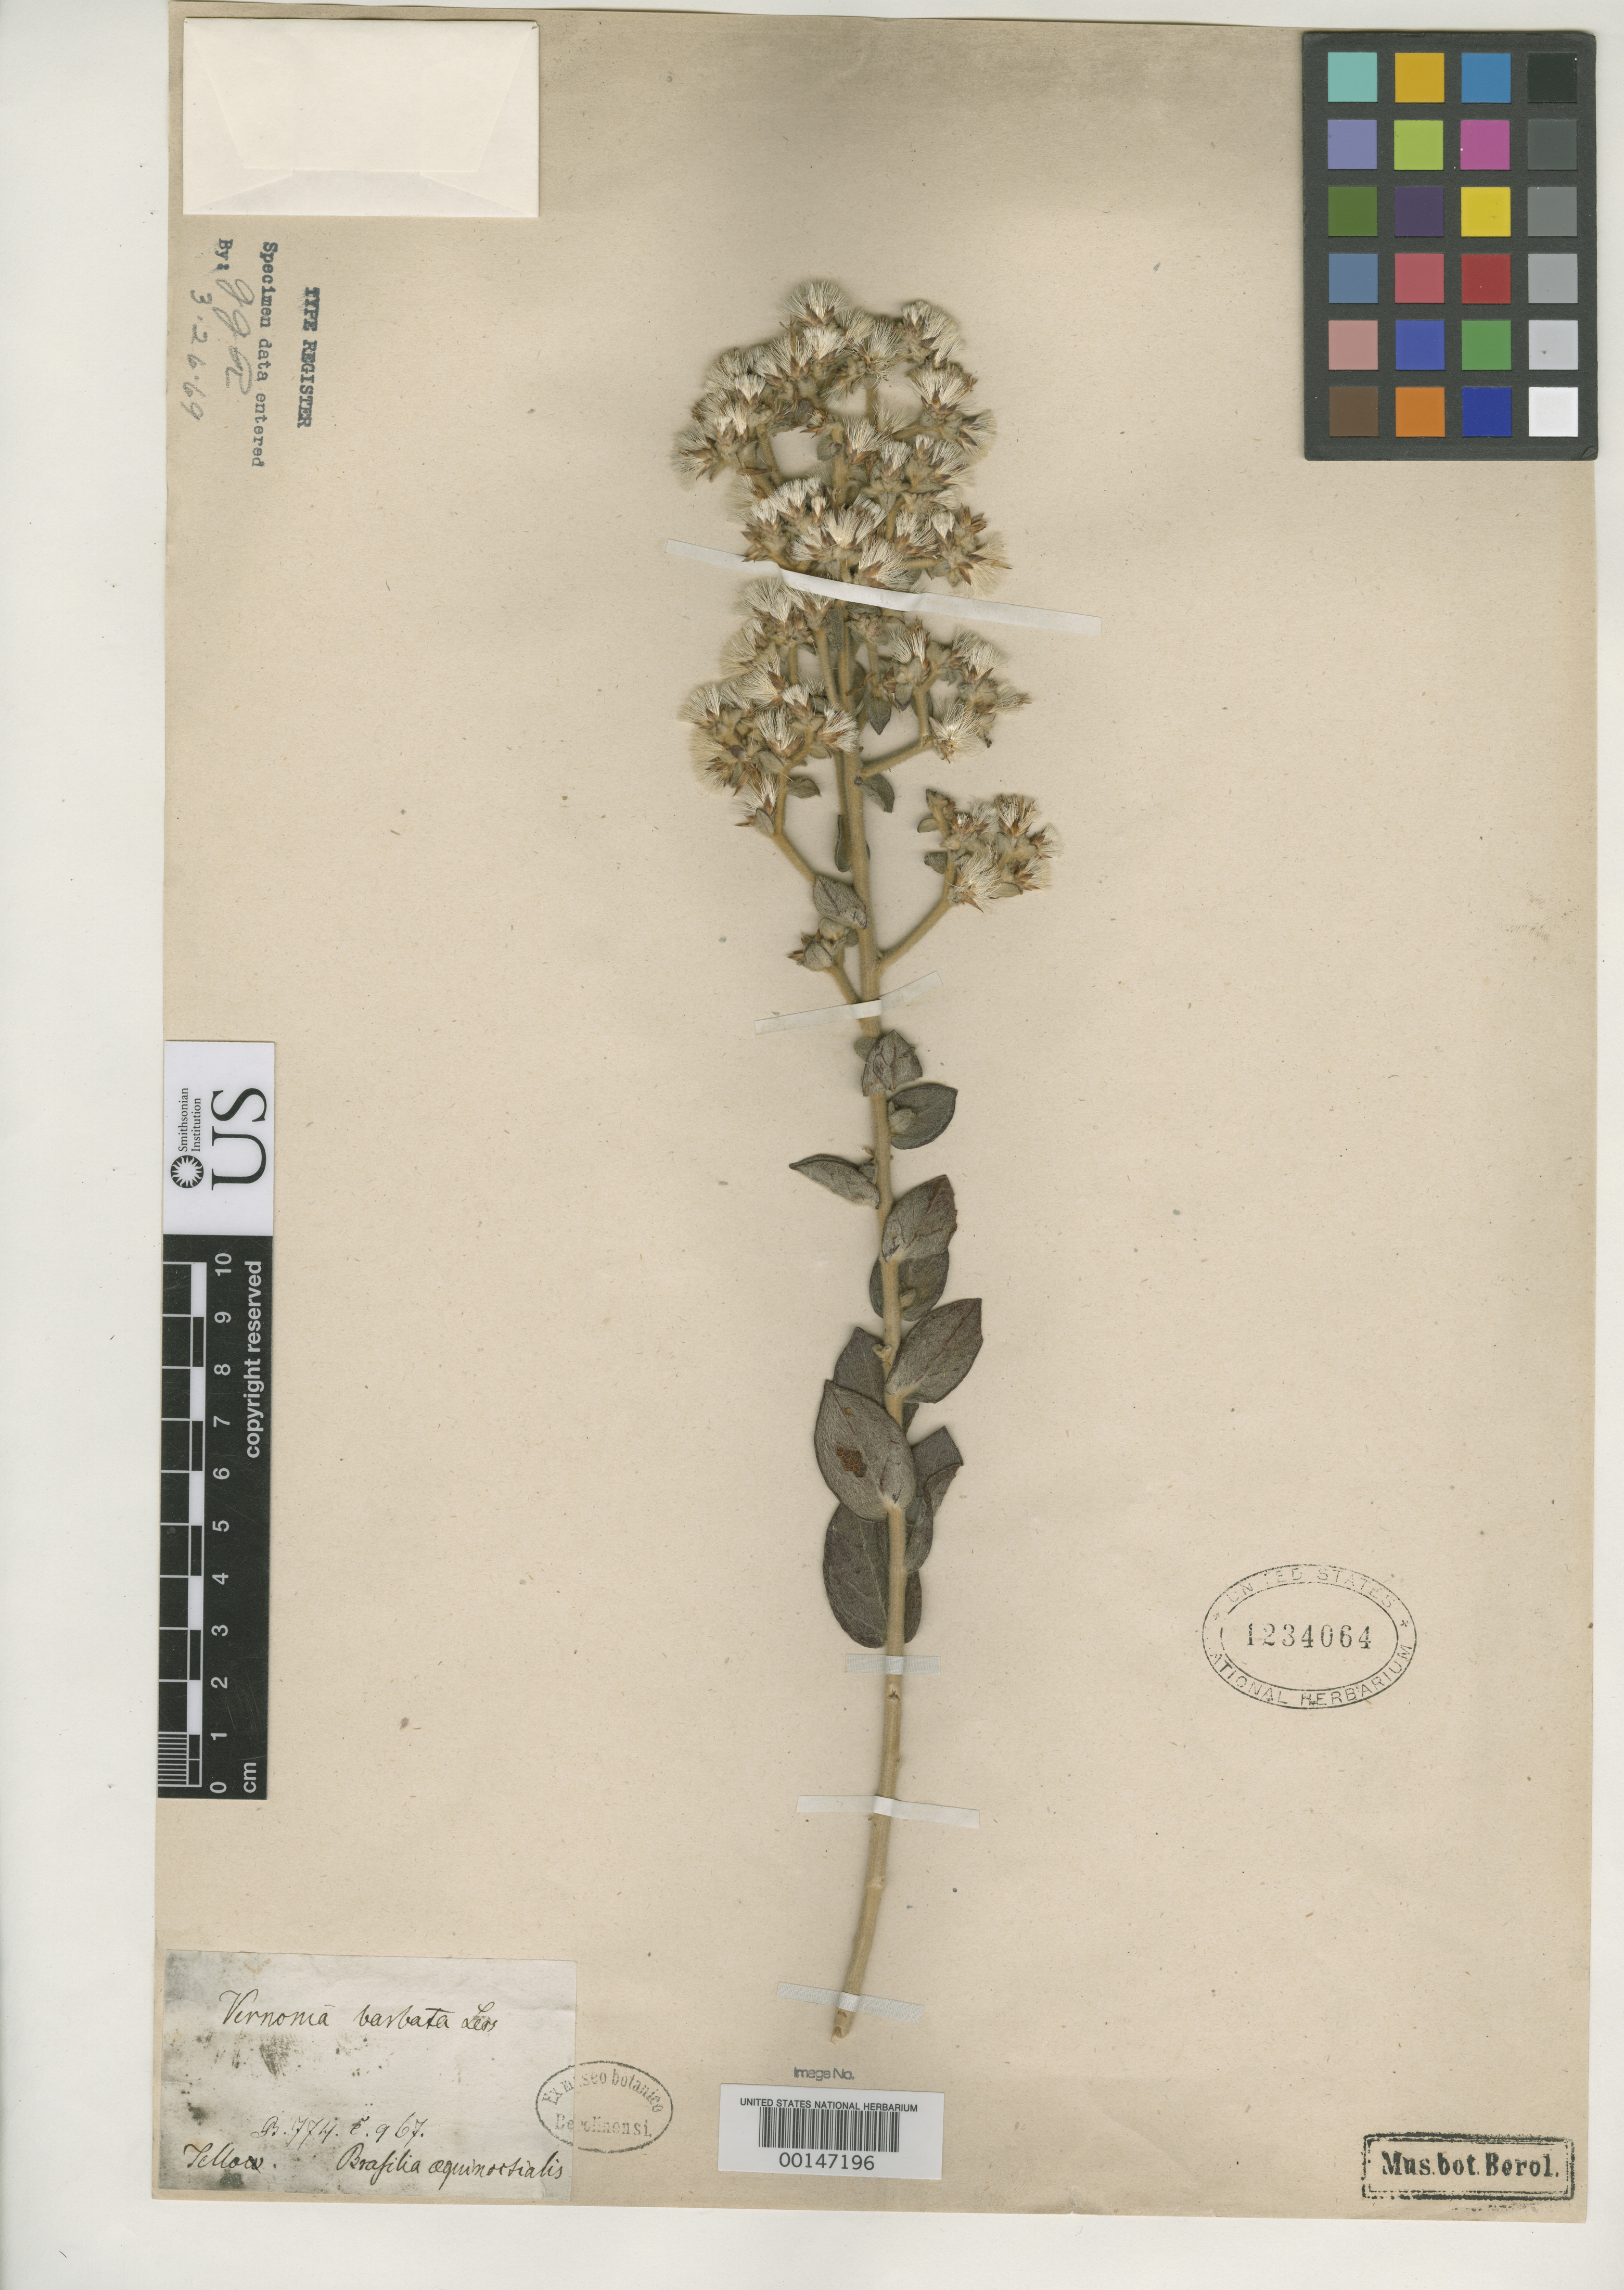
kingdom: Plantae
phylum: Tracheophyta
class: Magnoliopsida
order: Asterales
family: Asteraceae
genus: Vernonia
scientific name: Vernonia barbata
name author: Less.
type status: Possible Type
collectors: F. Sellow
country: Brazil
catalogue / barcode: US 1234064